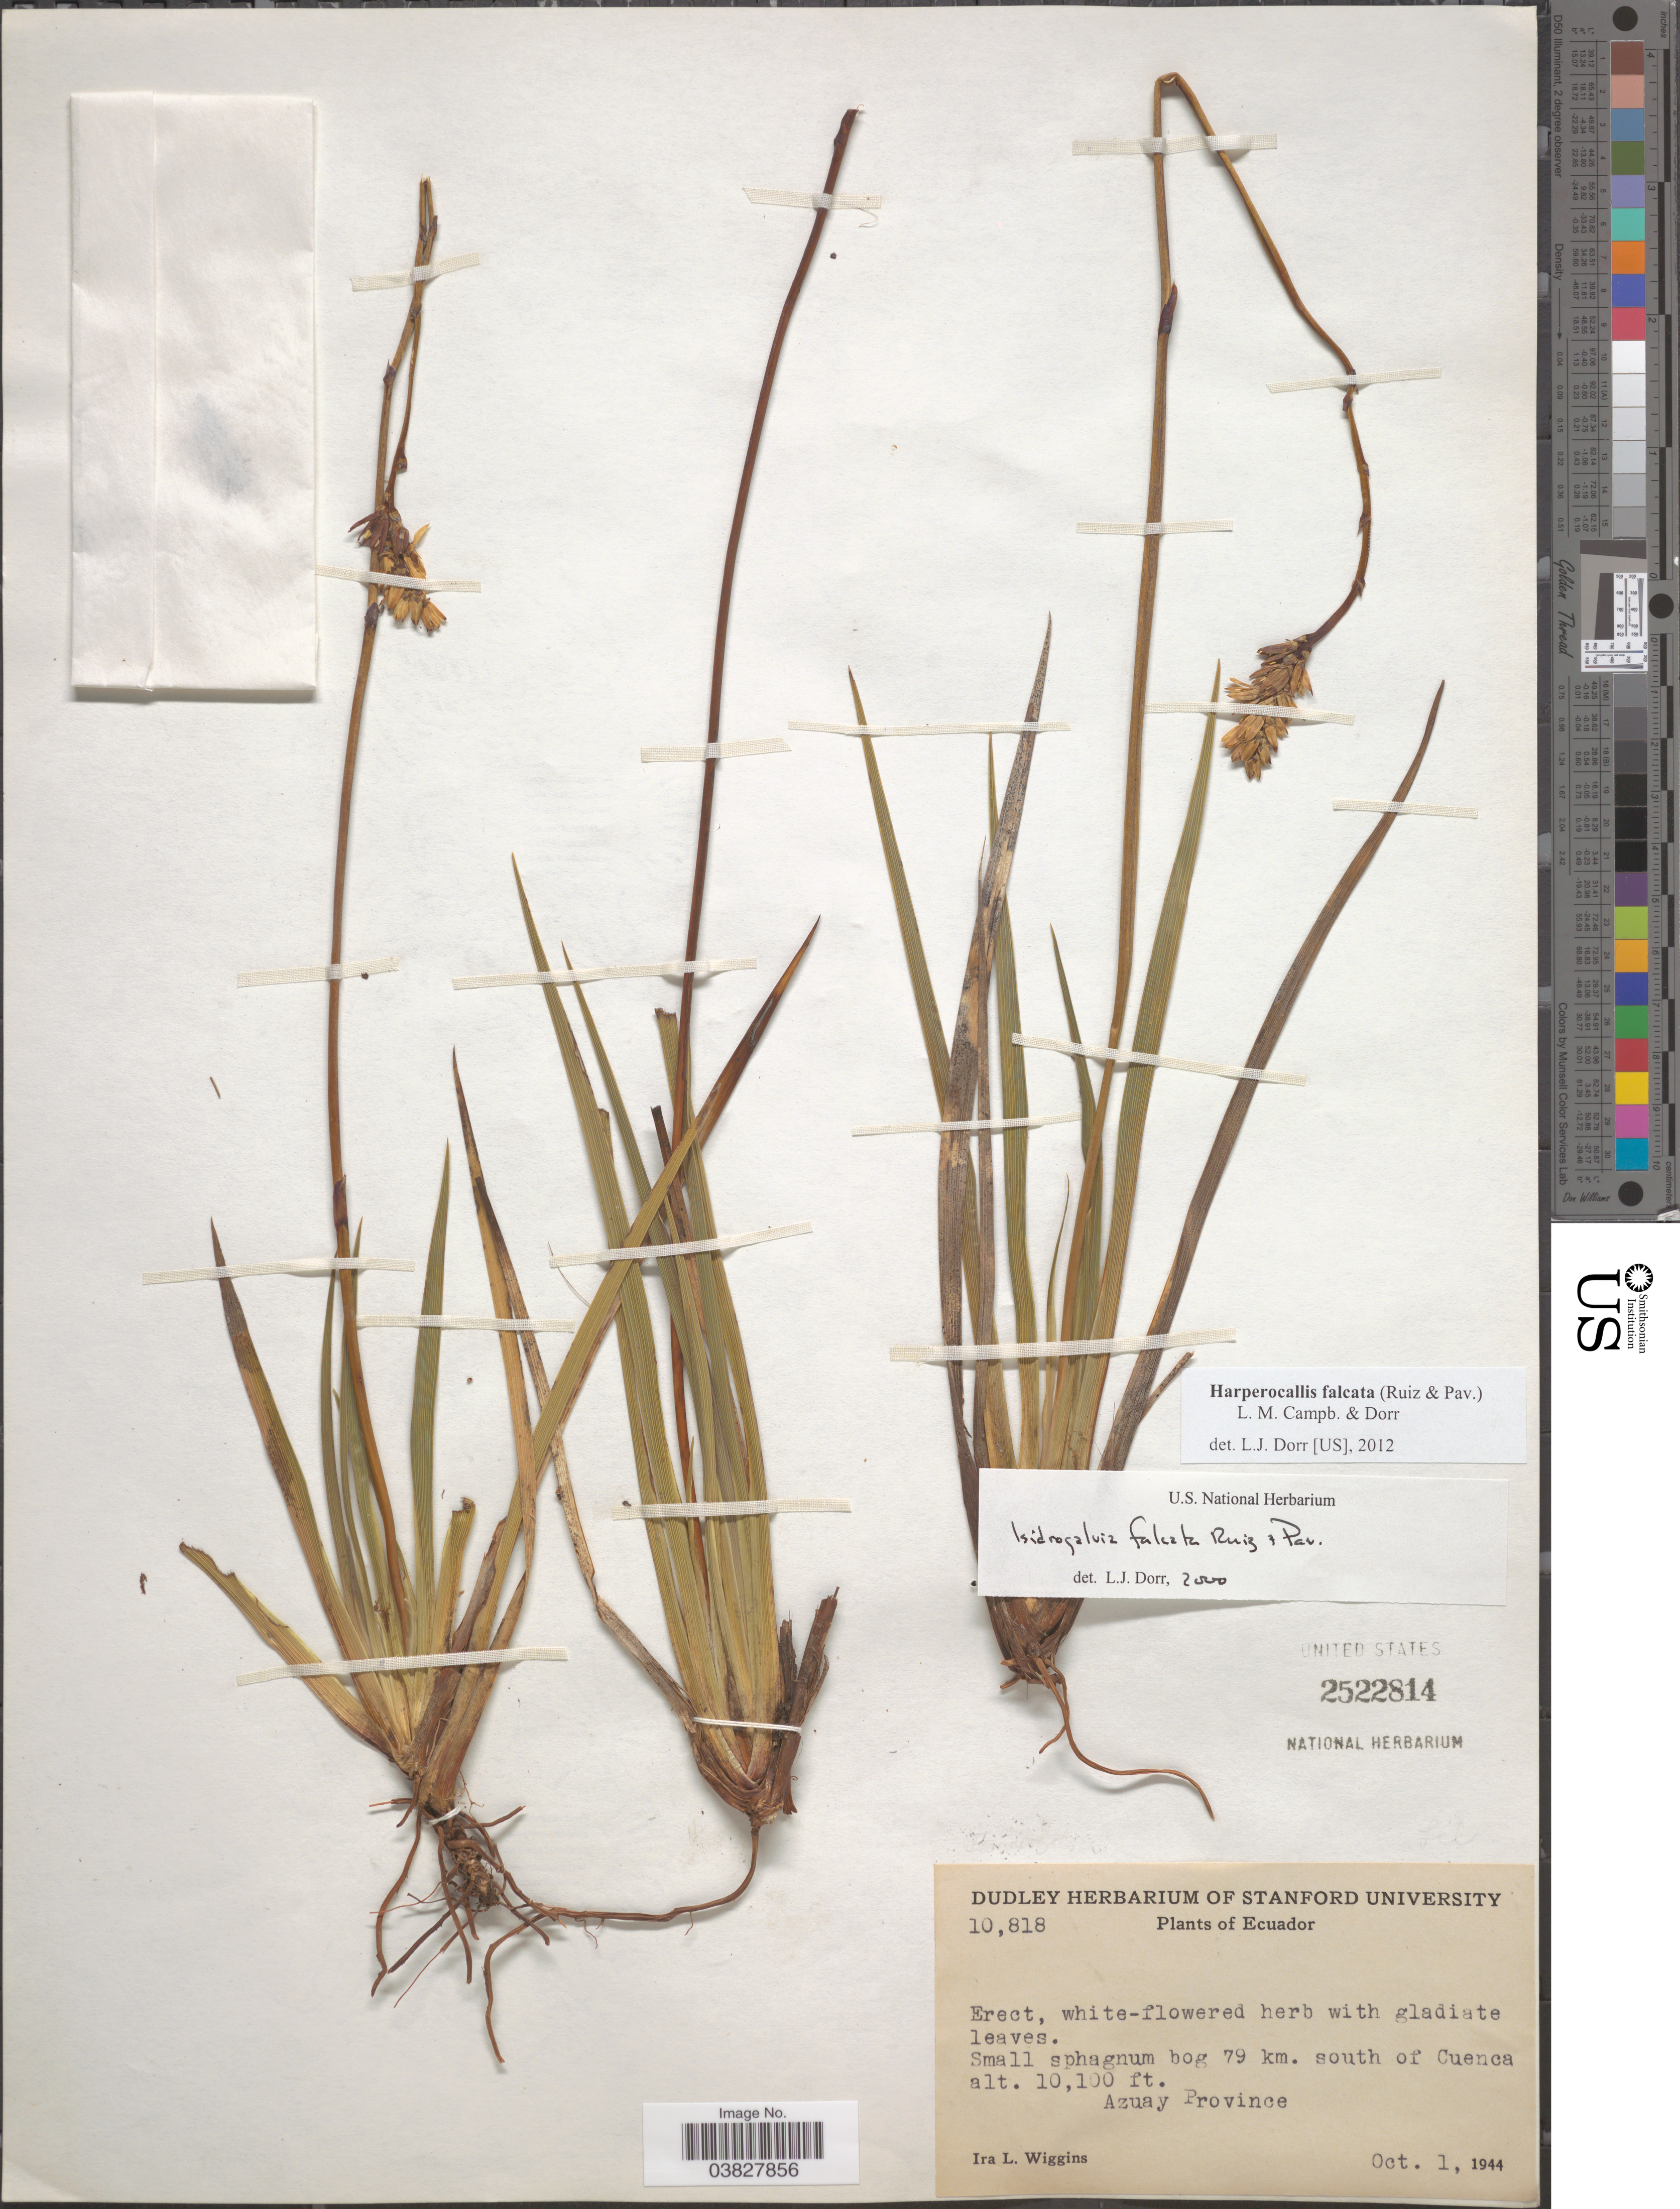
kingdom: Plantae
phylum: Tracheophyta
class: Liliopsida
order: Alismatales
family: Tofieldiaceae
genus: Harperocallis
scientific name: Harperocallis falcata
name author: (Ruiz & Pav.) L.M. Campb. & Dorr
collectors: I. L. Wiggins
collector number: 10818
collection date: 1944-10-01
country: Ecuador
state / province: Azuay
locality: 79 km. south of Cuenca.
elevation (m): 3078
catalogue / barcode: US 2522814